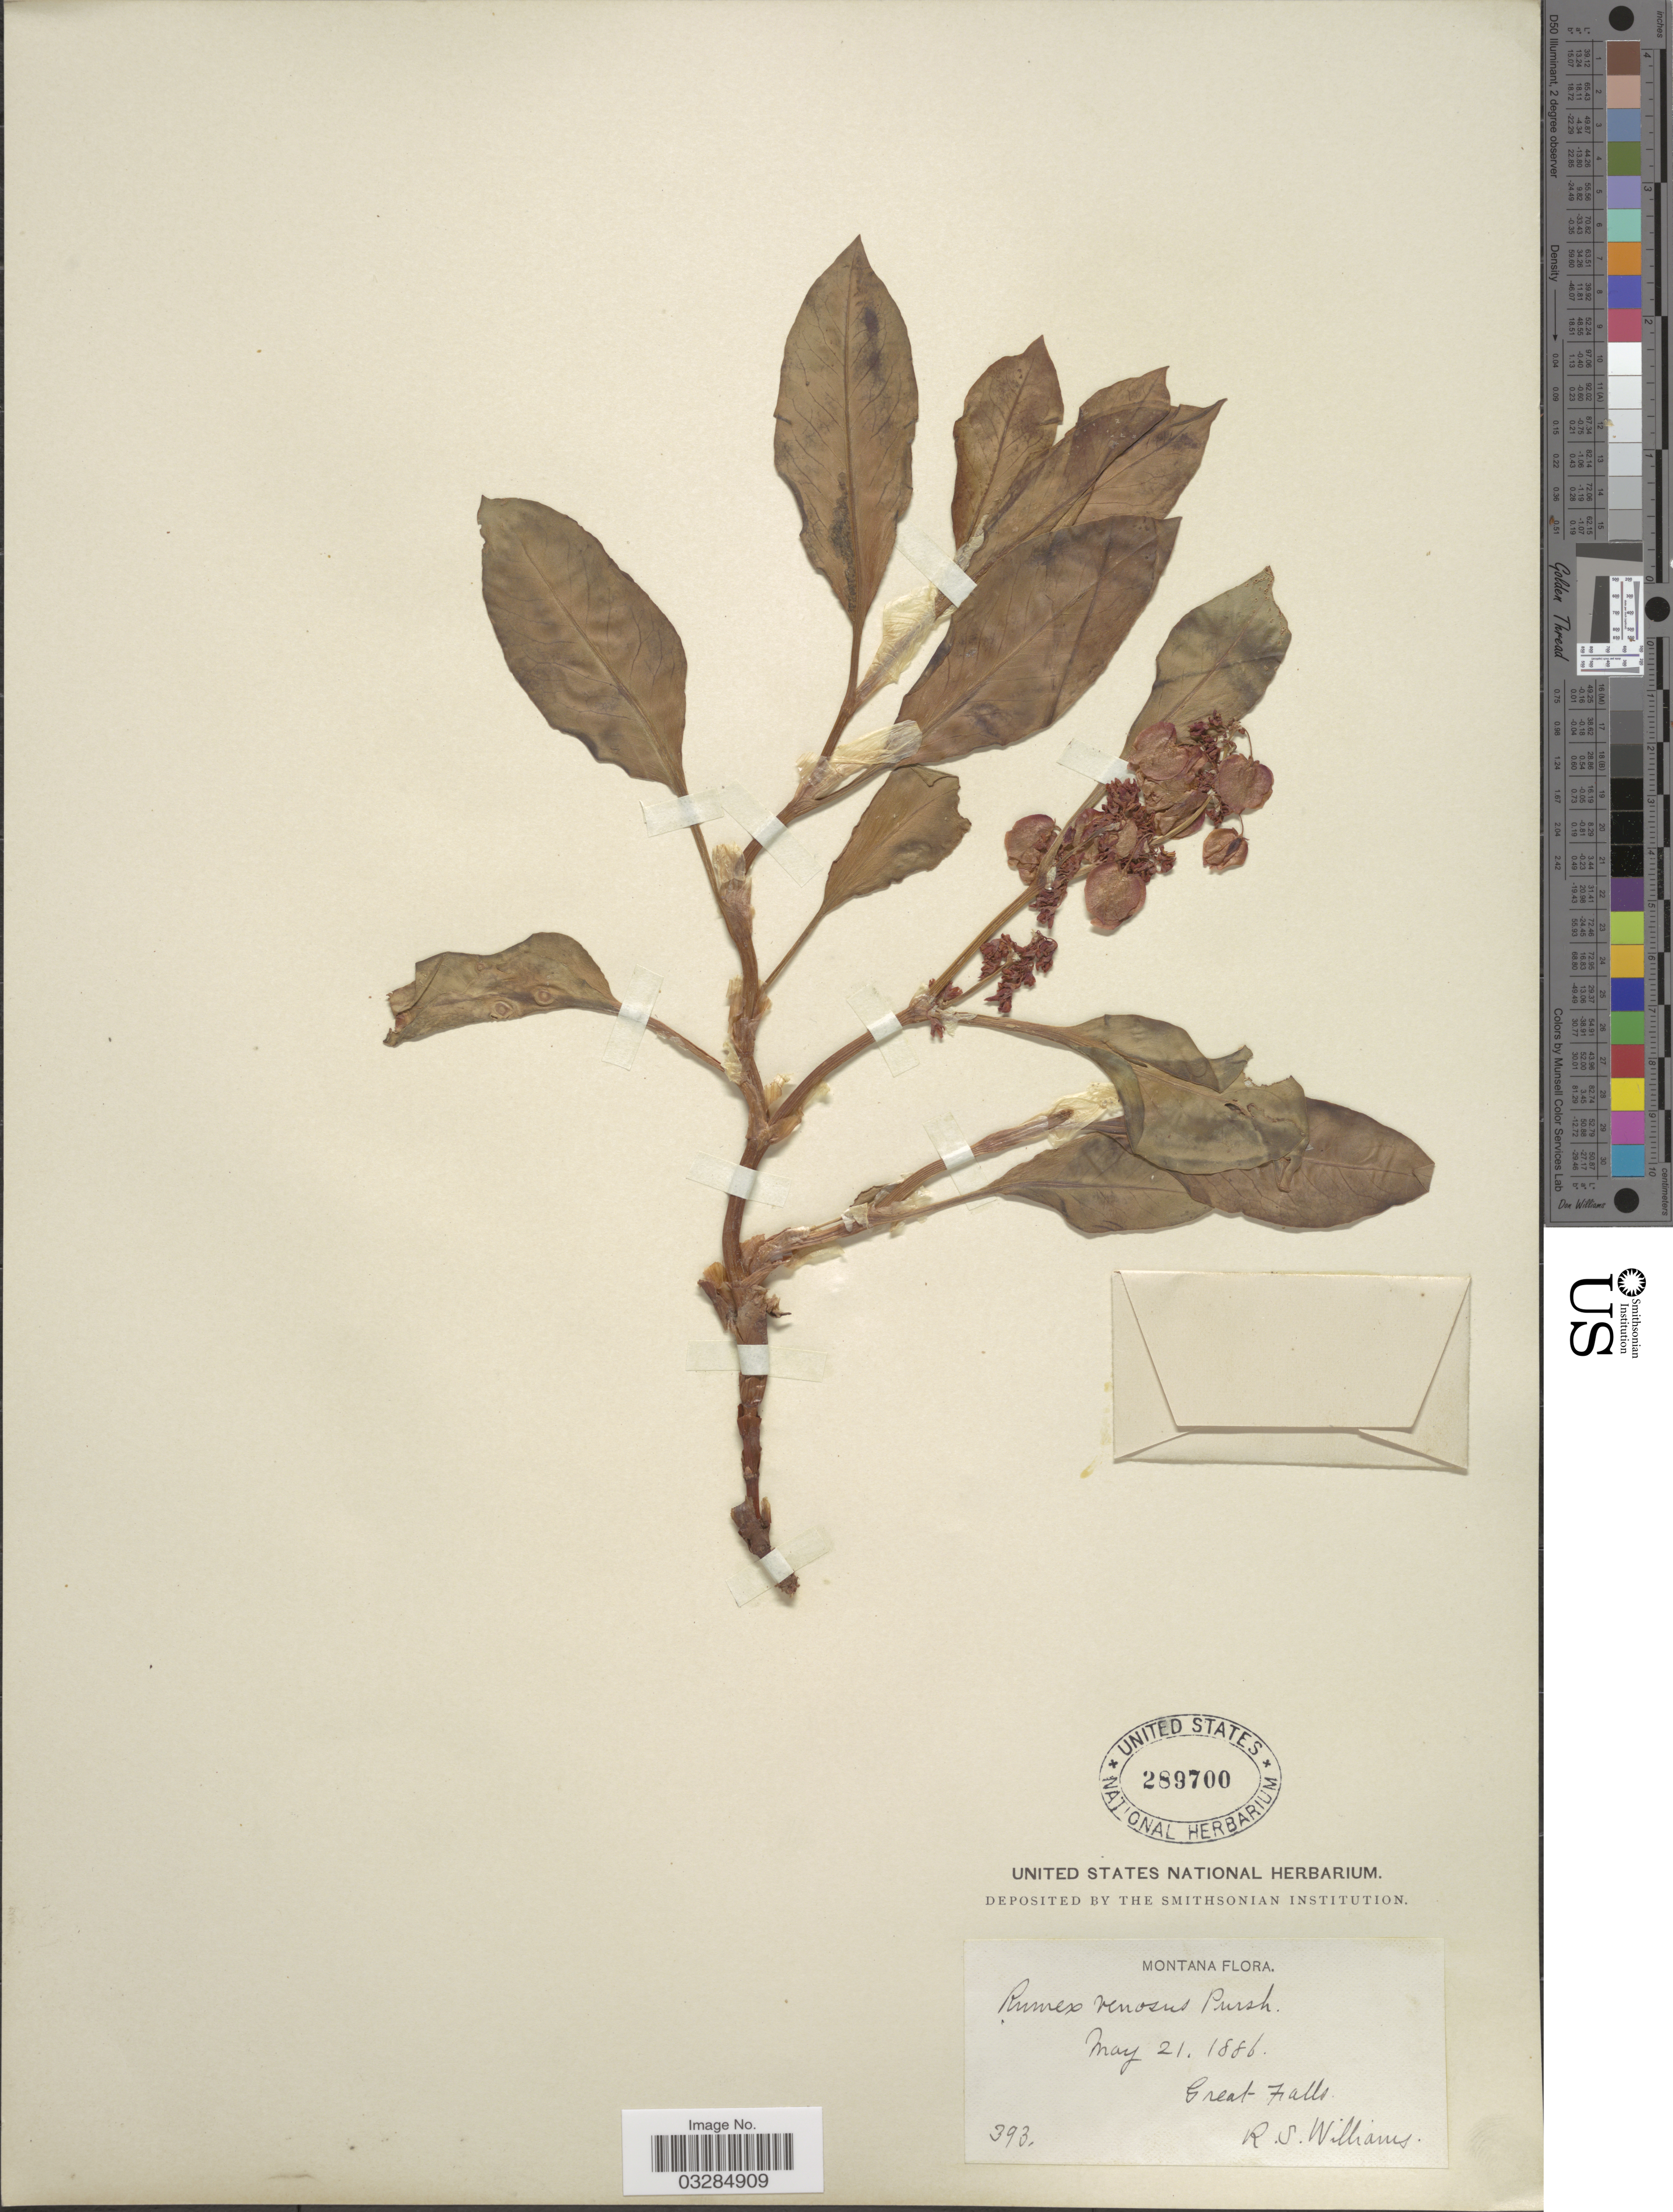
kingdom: Plantae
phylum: Tracheophyta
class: Magnoliopsida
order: Caryophyllales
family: Polygonaceae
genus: Rumex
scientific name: Rumex venosus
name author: Pursh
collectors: R. S. Williams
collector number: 393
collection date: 1886-05-21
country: United States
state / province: Montana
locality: Great Falls.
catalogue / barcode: US 289700